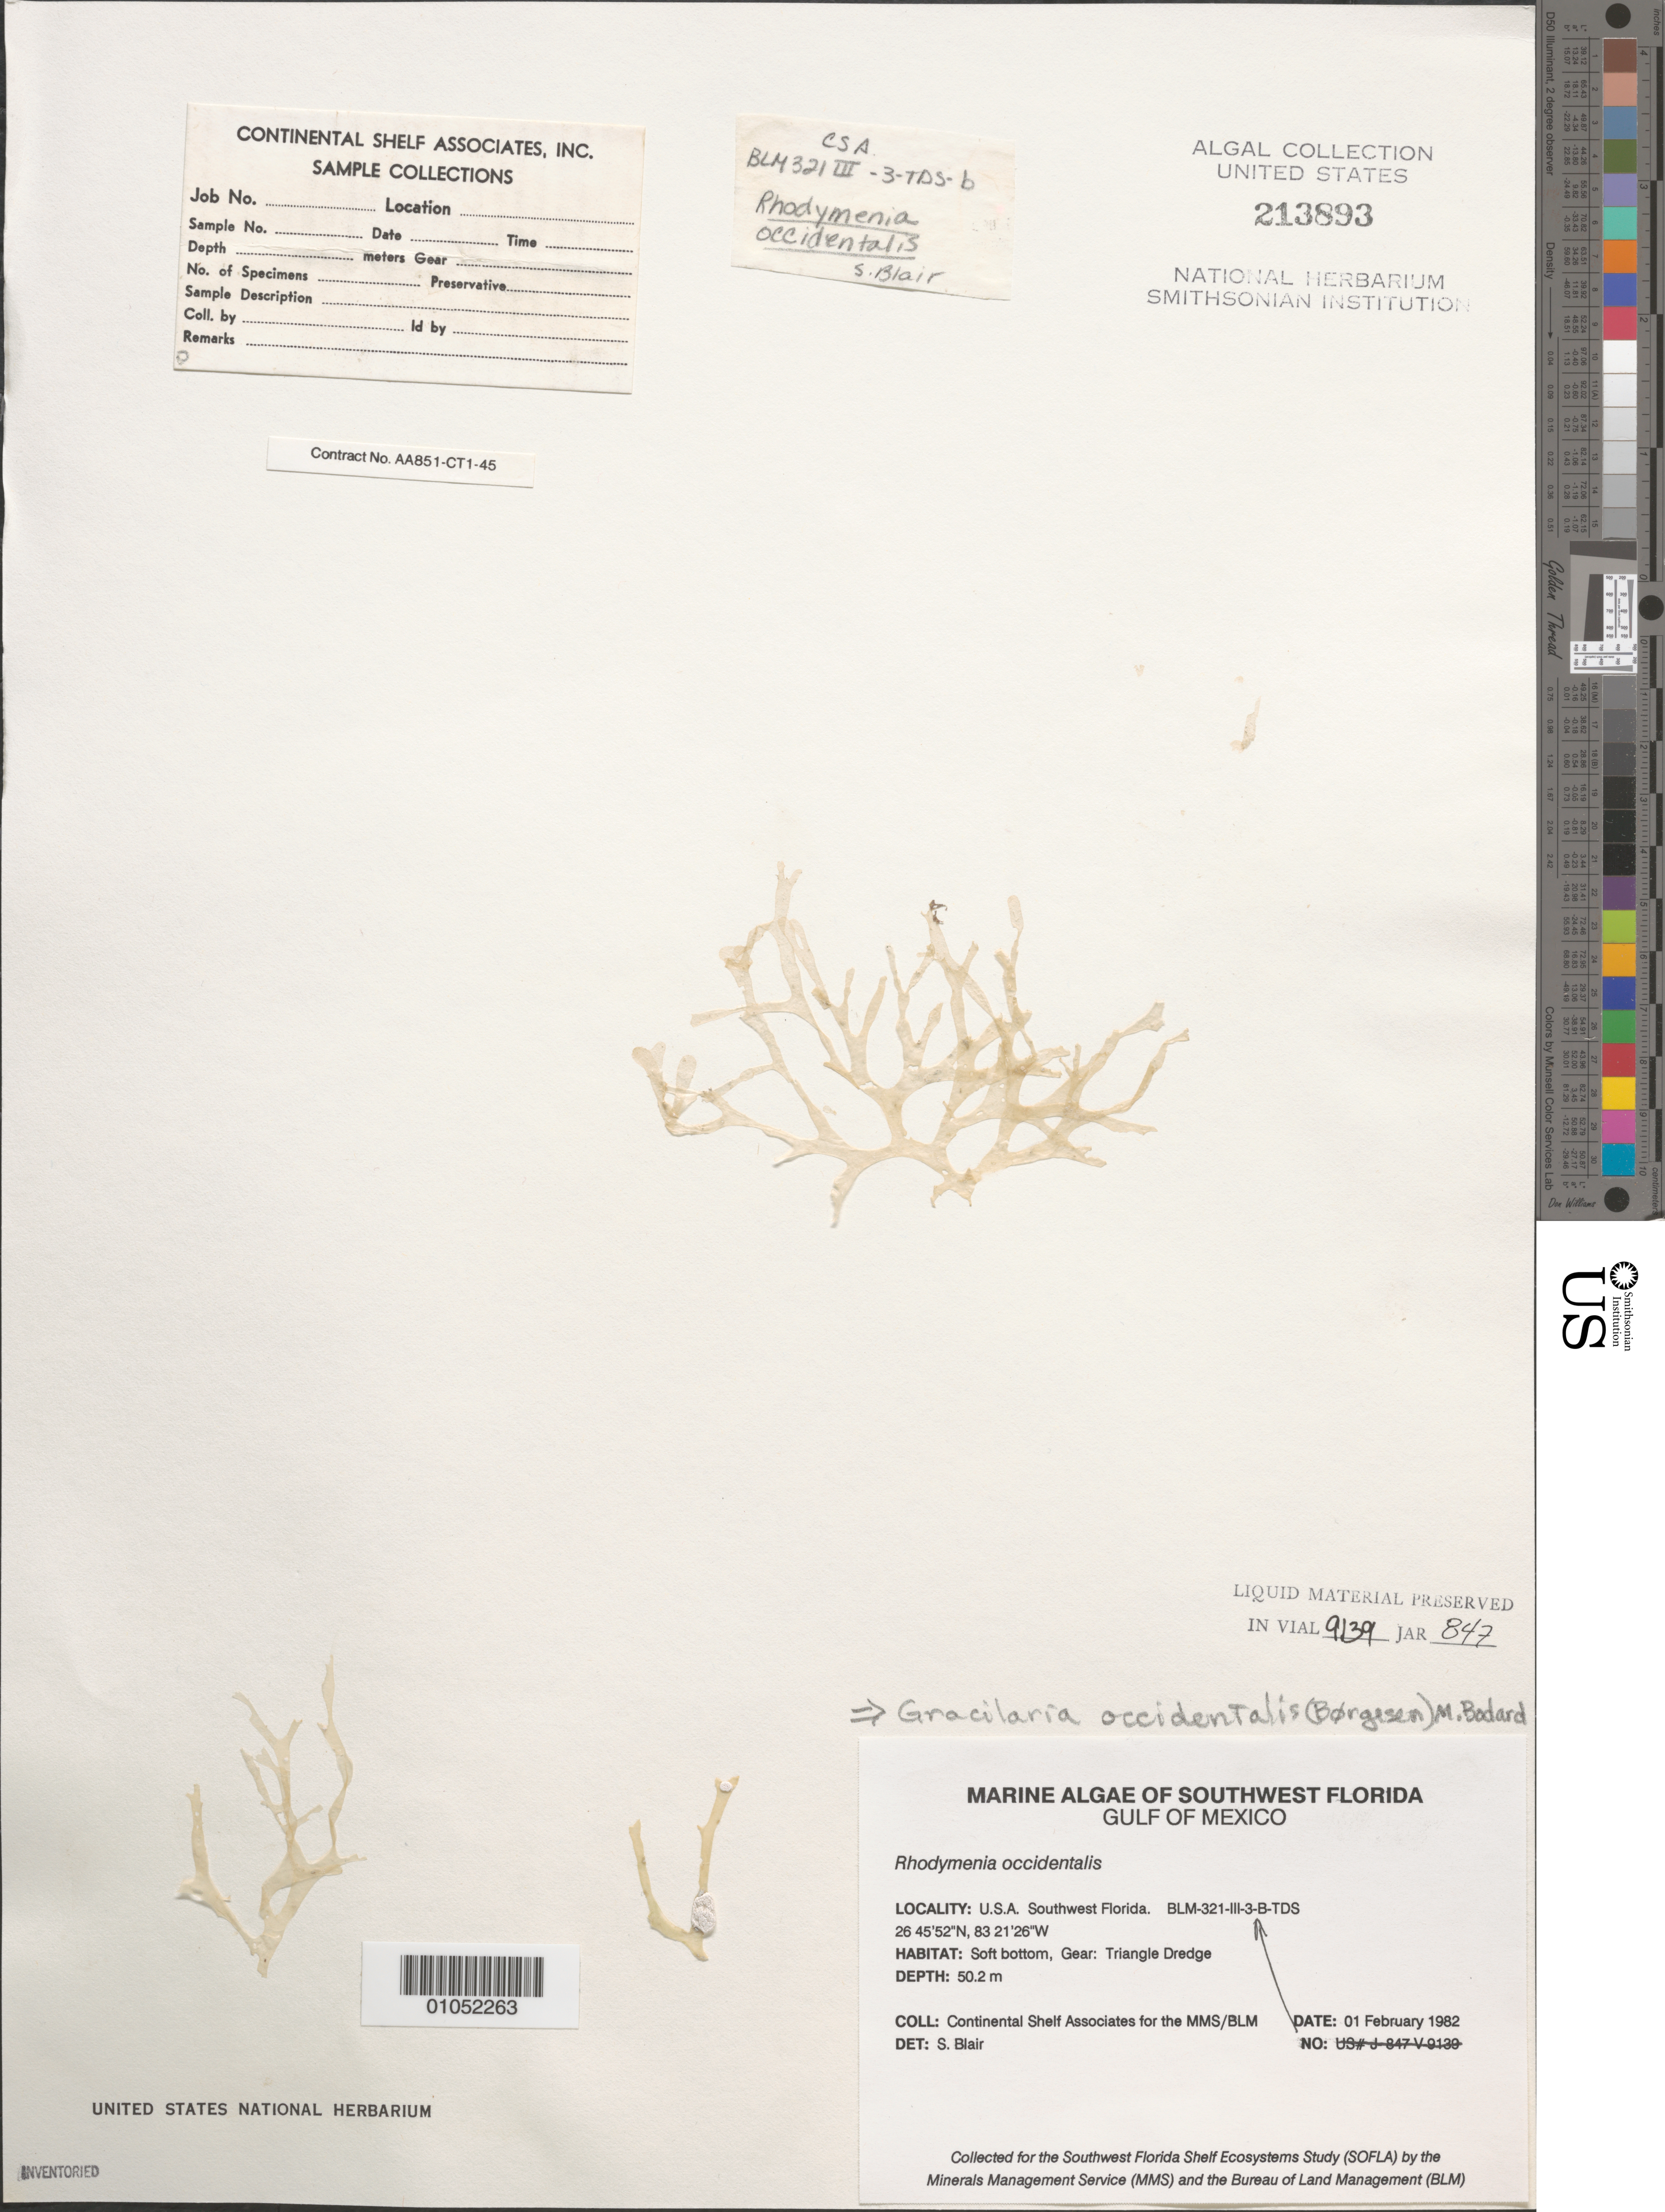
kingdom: Plantae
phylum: Rhodophyta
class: Florideophyceae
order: Gracilariales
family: Gracilariaceae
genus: Gracilaria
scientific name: Gracilaria occidentalis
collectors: Continental Shelf Associates Inc.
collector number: BLM-321-III-3-B-TDS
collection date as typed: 01 Feb 1982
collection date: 1982-02-01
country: United States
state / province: Florida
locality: Gulf of Mexico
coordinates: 26 45'52"N, 83 21'26"W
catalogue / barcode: US 213893